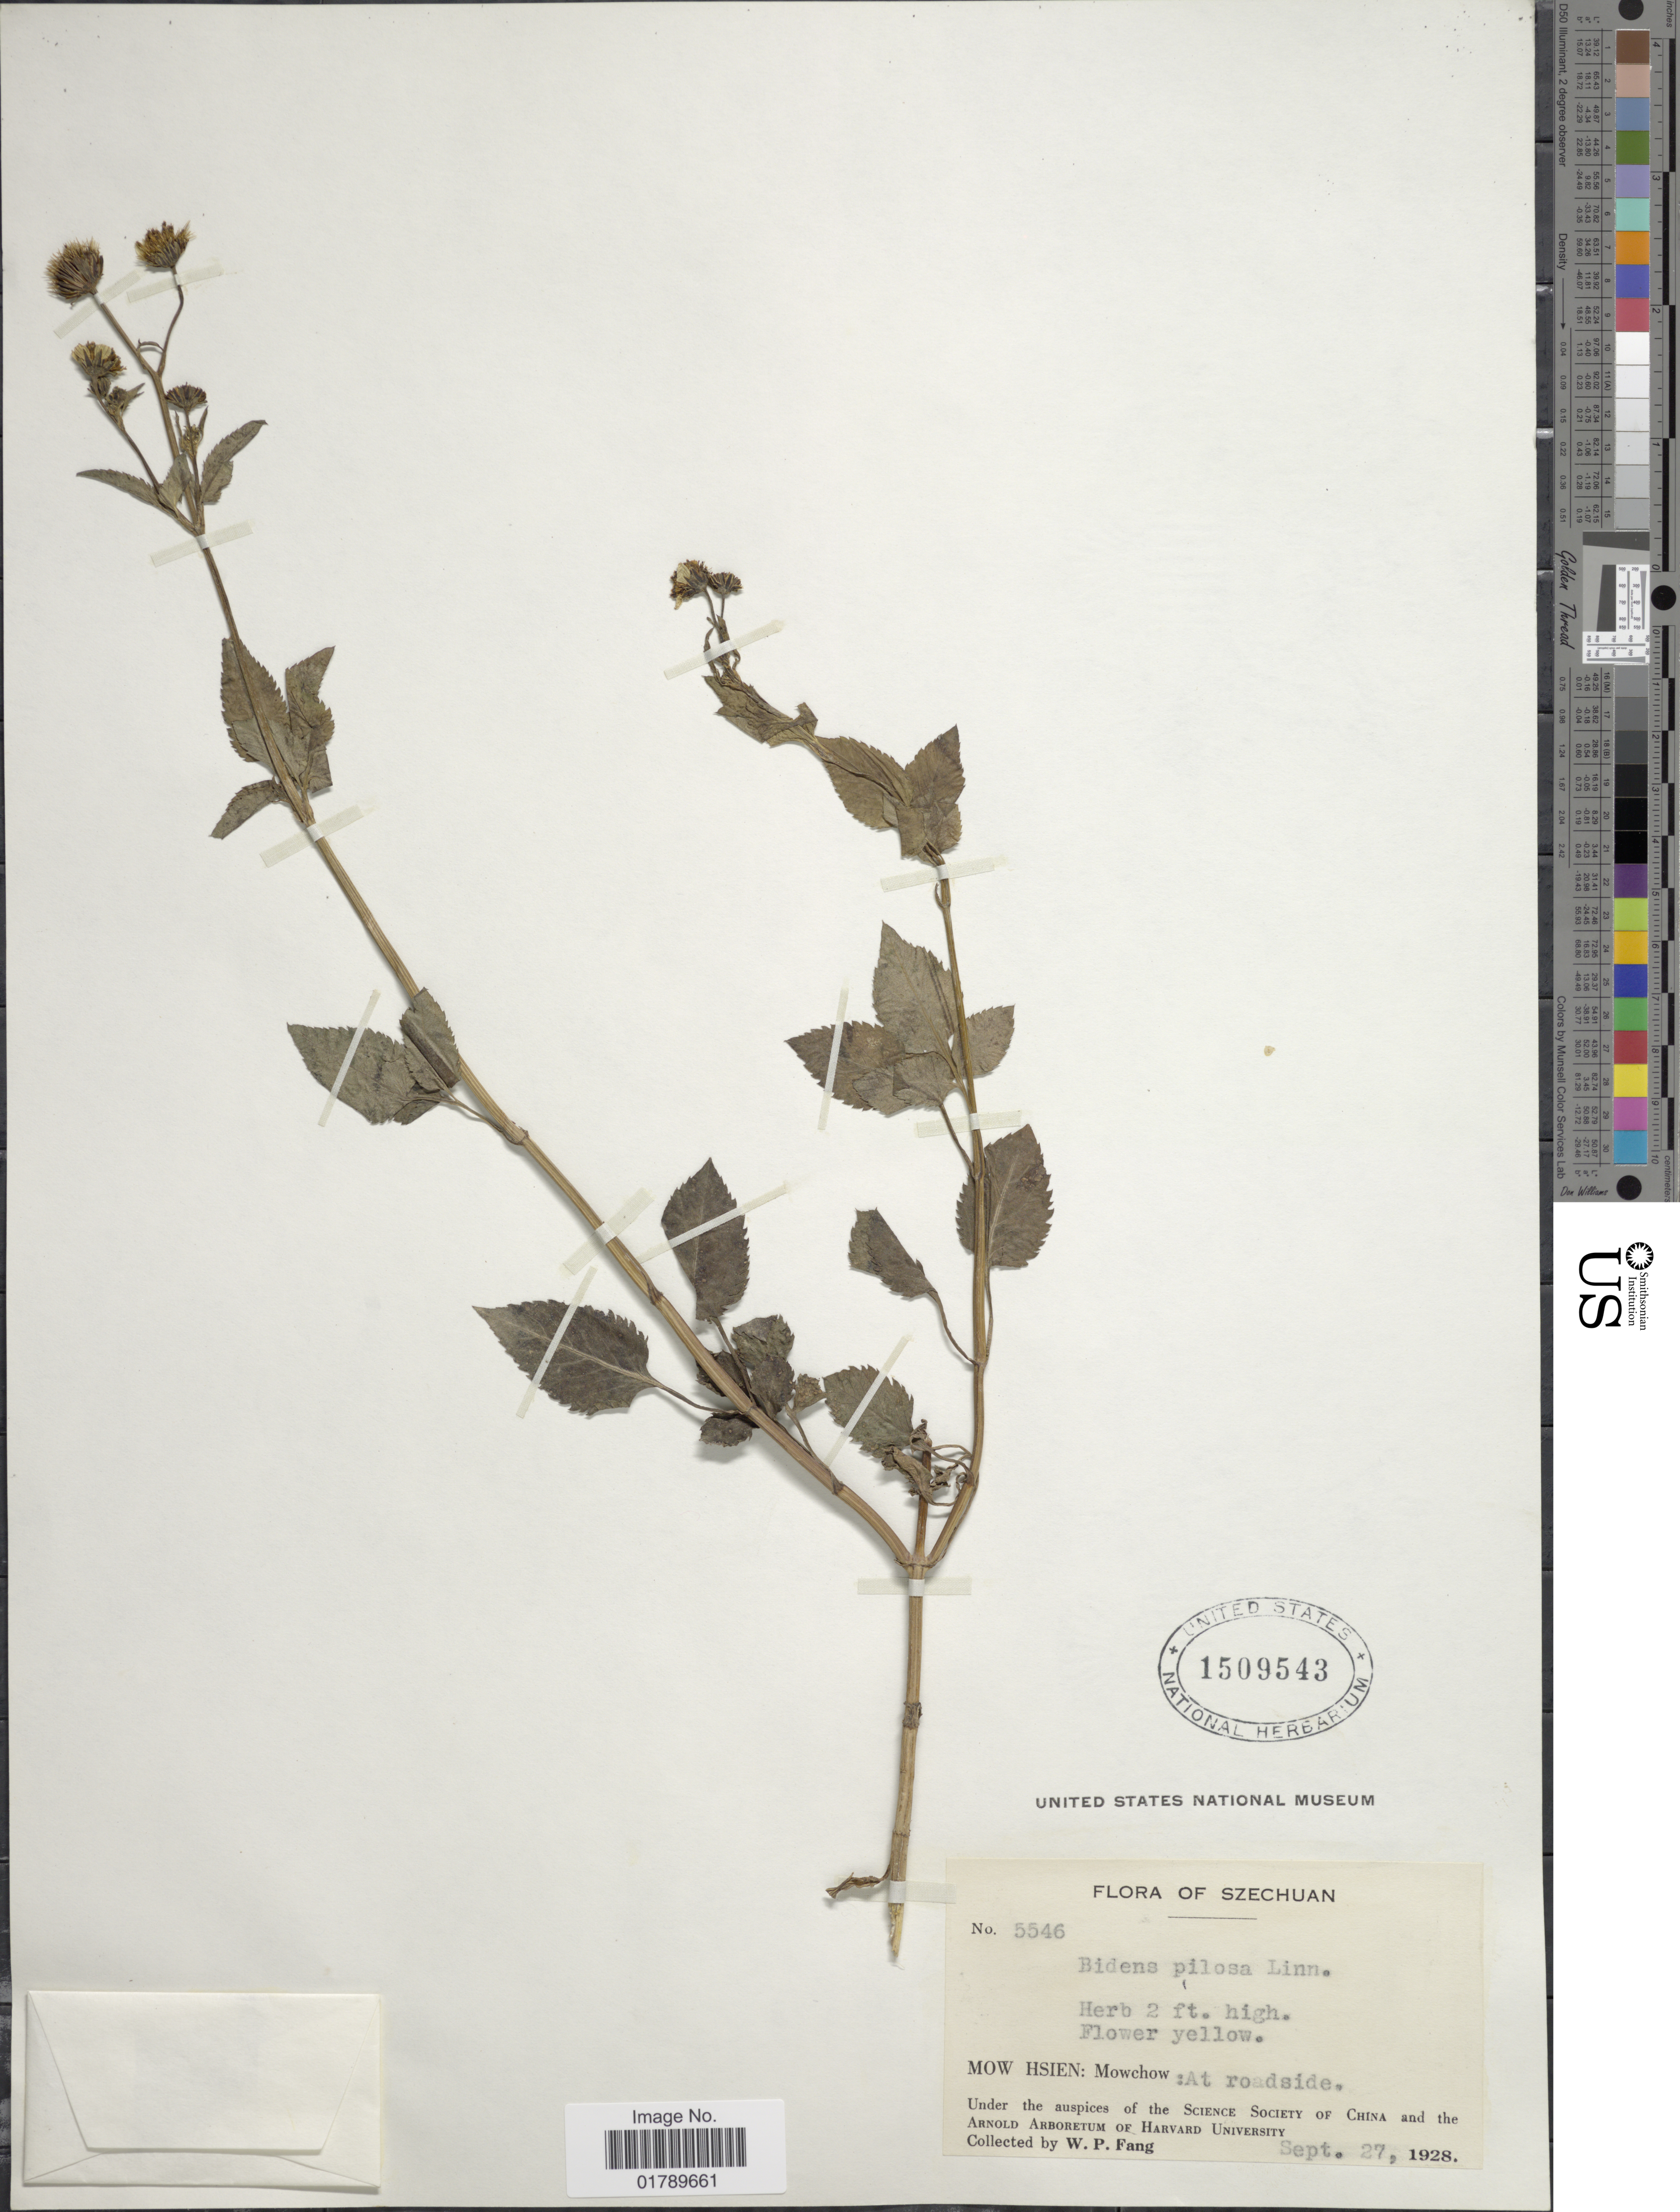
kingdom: Plantae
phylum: Tracheophyta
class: Magnoliopsida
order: Asterales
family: Asteraceae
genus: Bidens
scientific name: Bidens pilosa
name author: L.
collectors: W. P. Fang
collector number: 5546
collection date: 1928-09-27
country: China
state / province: Sichuan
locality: Szechuan. Mow Hsien: Mowchow: At roadside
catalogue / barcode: US 1509543